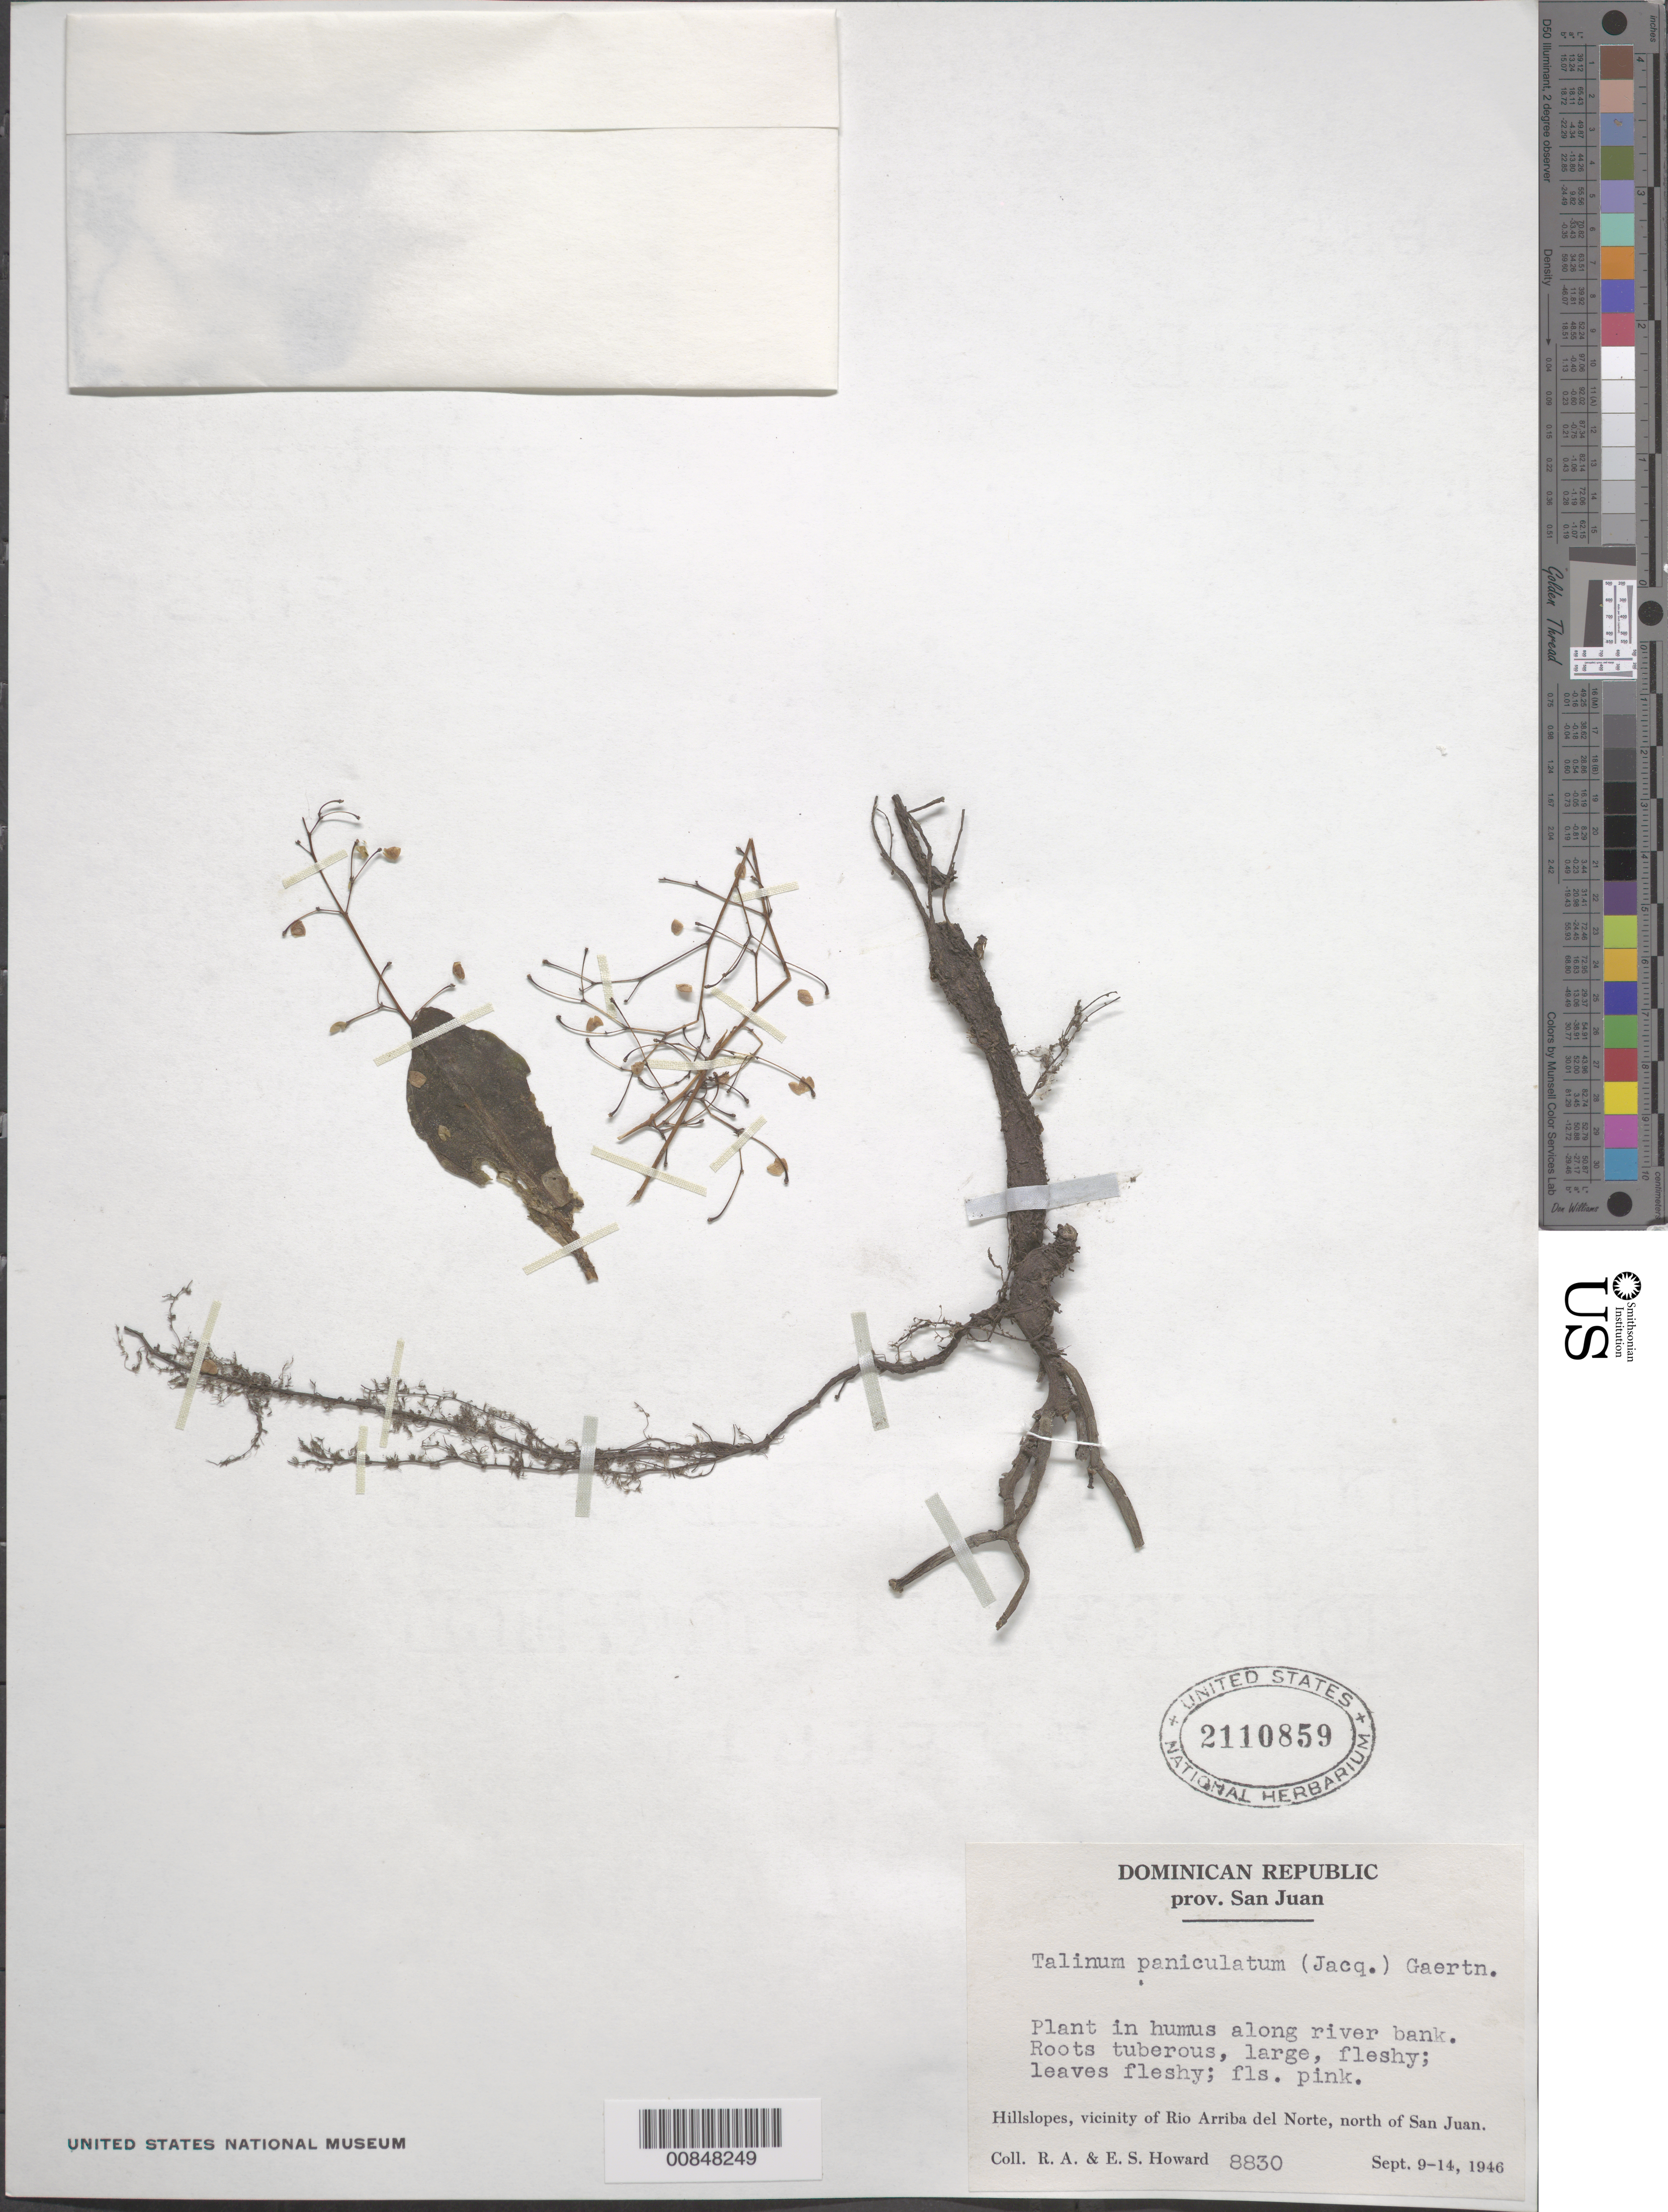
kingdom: Plantae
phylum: Tracheophyta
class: Magnoliopsida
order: Caryophyllales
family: Talinaceae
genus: Talinum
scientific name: Talinum paniculatum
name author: (Jacq.) Gaertn.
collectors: R. A. Howard & E. S. Howard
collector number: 8830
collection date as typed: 09 Sep 1946 to 14 Sep 1946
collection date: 1946-09-09/1946-09-14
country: Dominican Republic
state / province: San Juan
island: Hispaniola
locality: Hillslopes, vicinity of Río Arriba del Norte, north of San Juan.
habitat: In humus along river bank.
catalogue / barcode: US 2110859